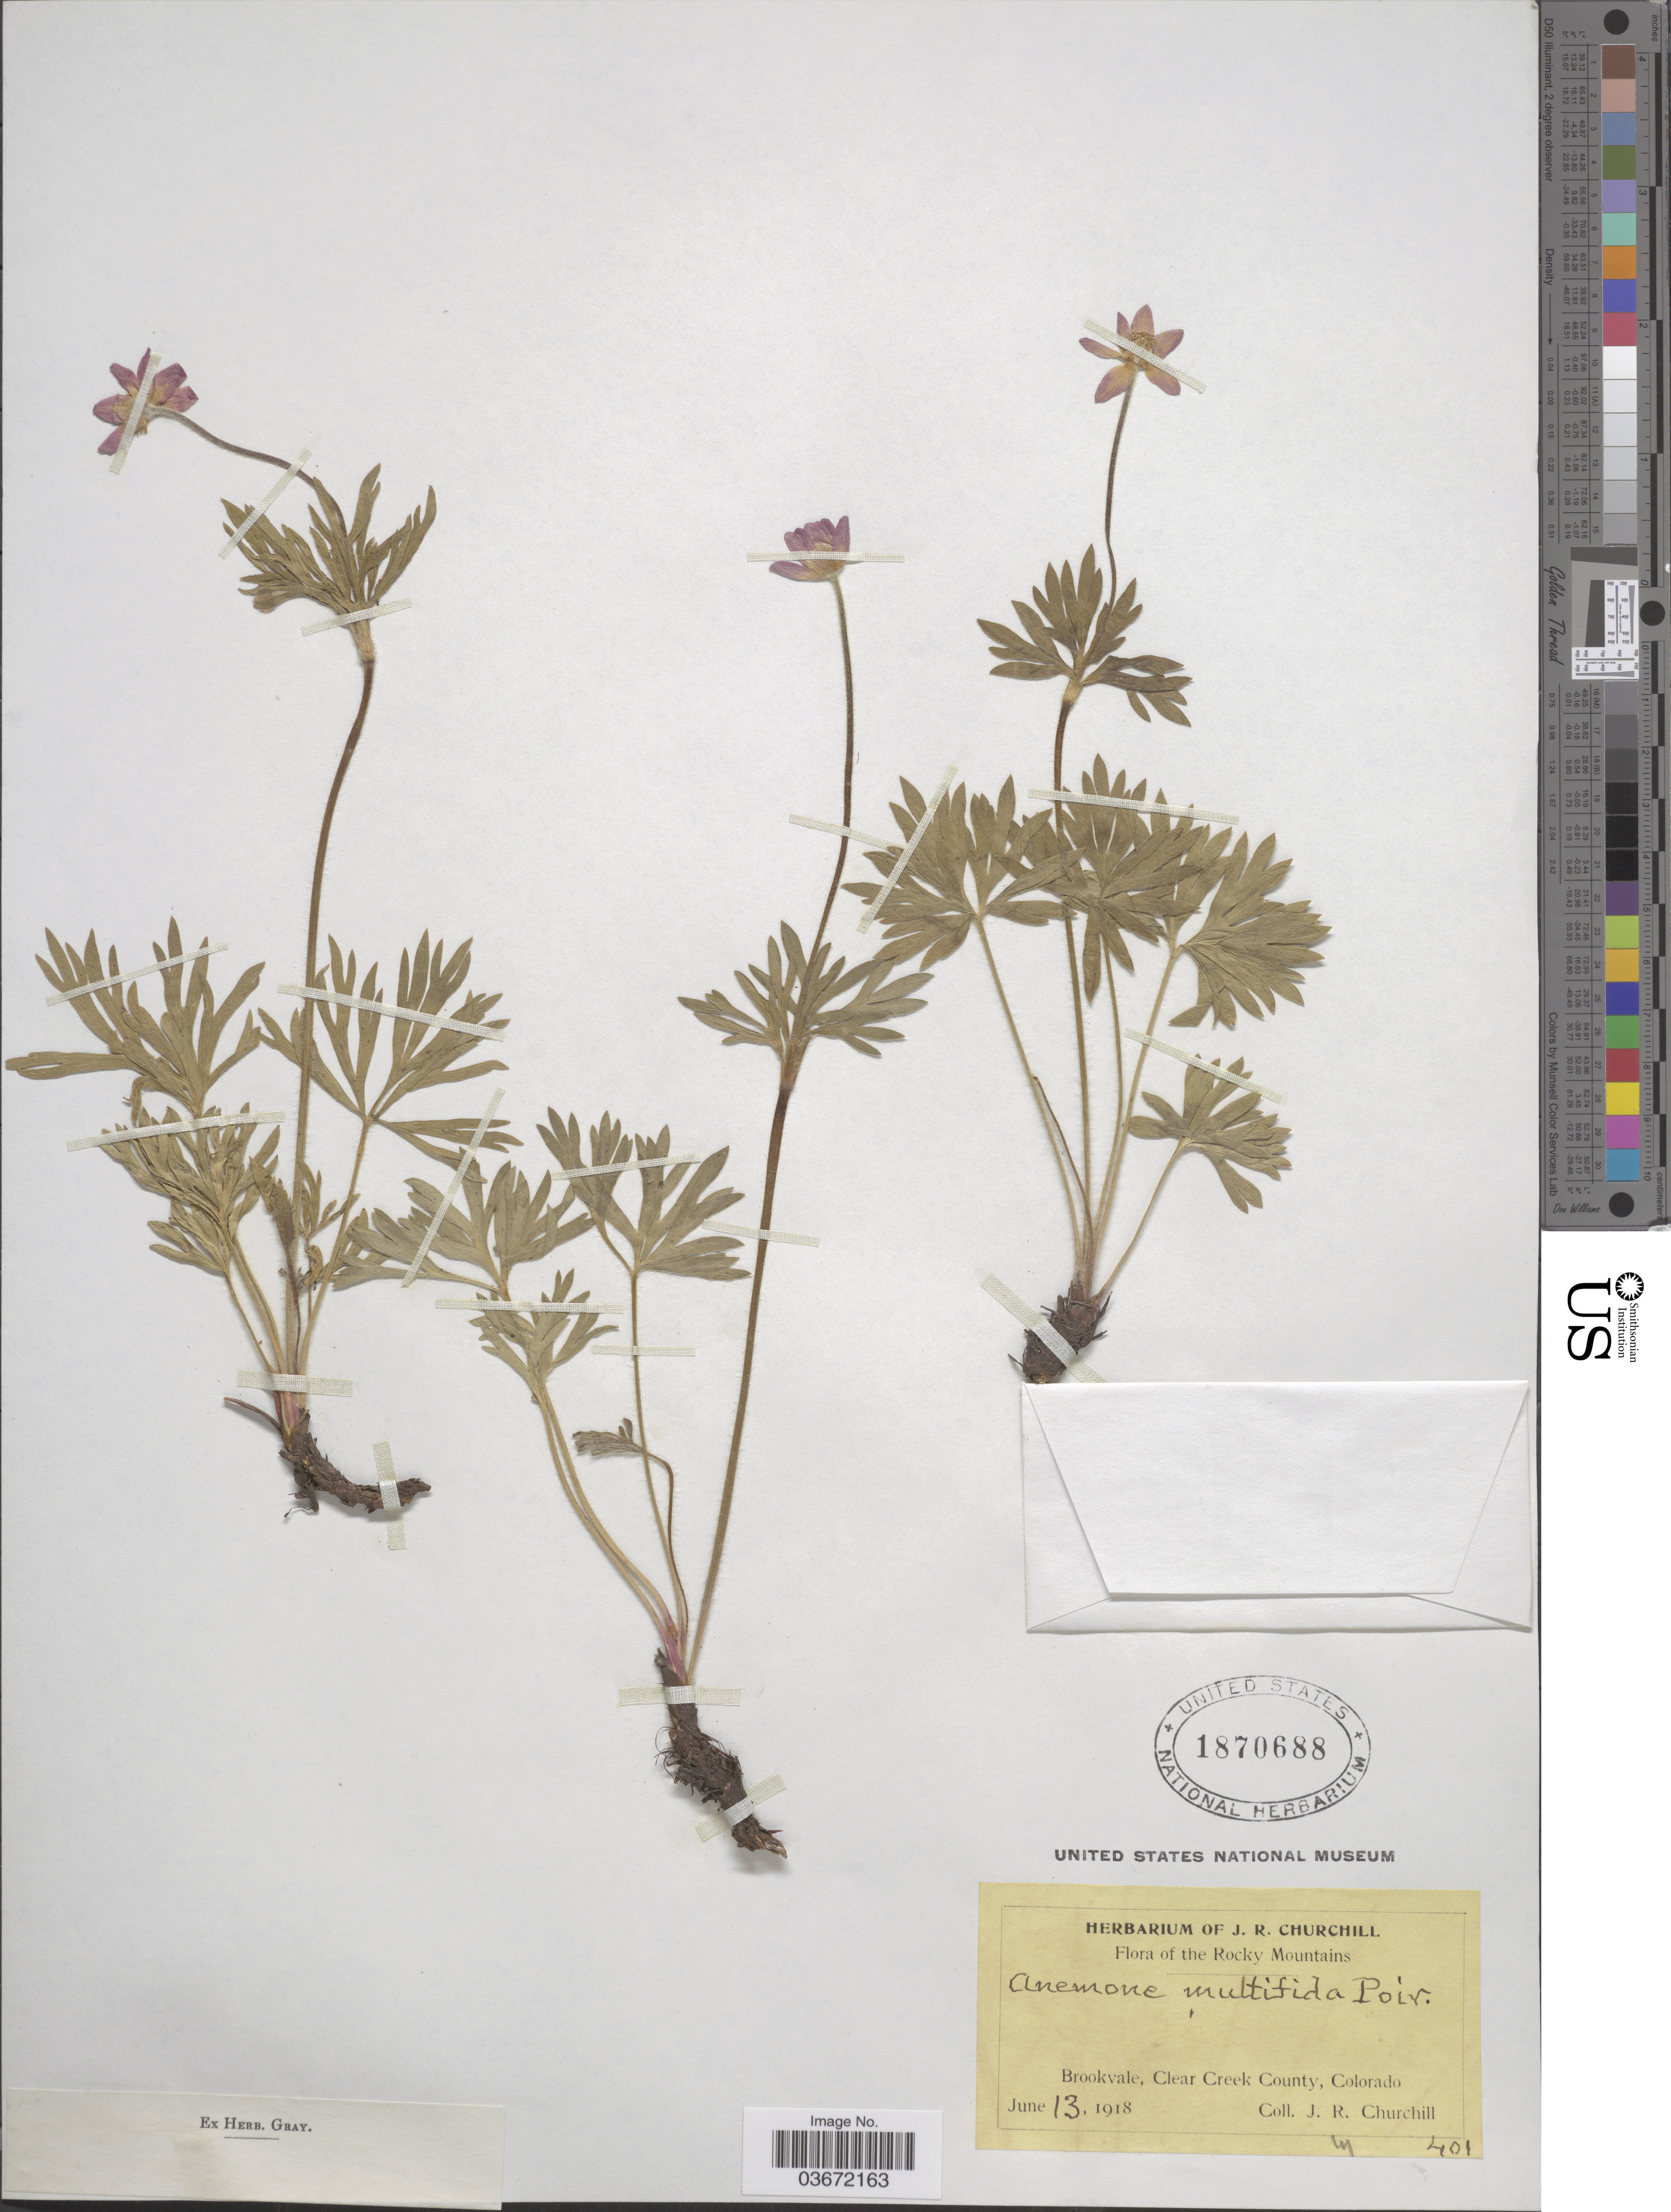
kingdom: Plantae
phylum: Tracheophyta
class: Magnoliopsida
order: Ranunculales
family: Ranunculaceae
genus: Anemone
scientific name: Anemone multifida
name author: Poir.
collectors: J. Churchill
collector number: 401?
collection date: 1918-06-13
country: United States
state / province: Colorado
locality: The Rocky Mountains, Brookvale, Clear Creek County.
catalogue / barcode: US 1870688